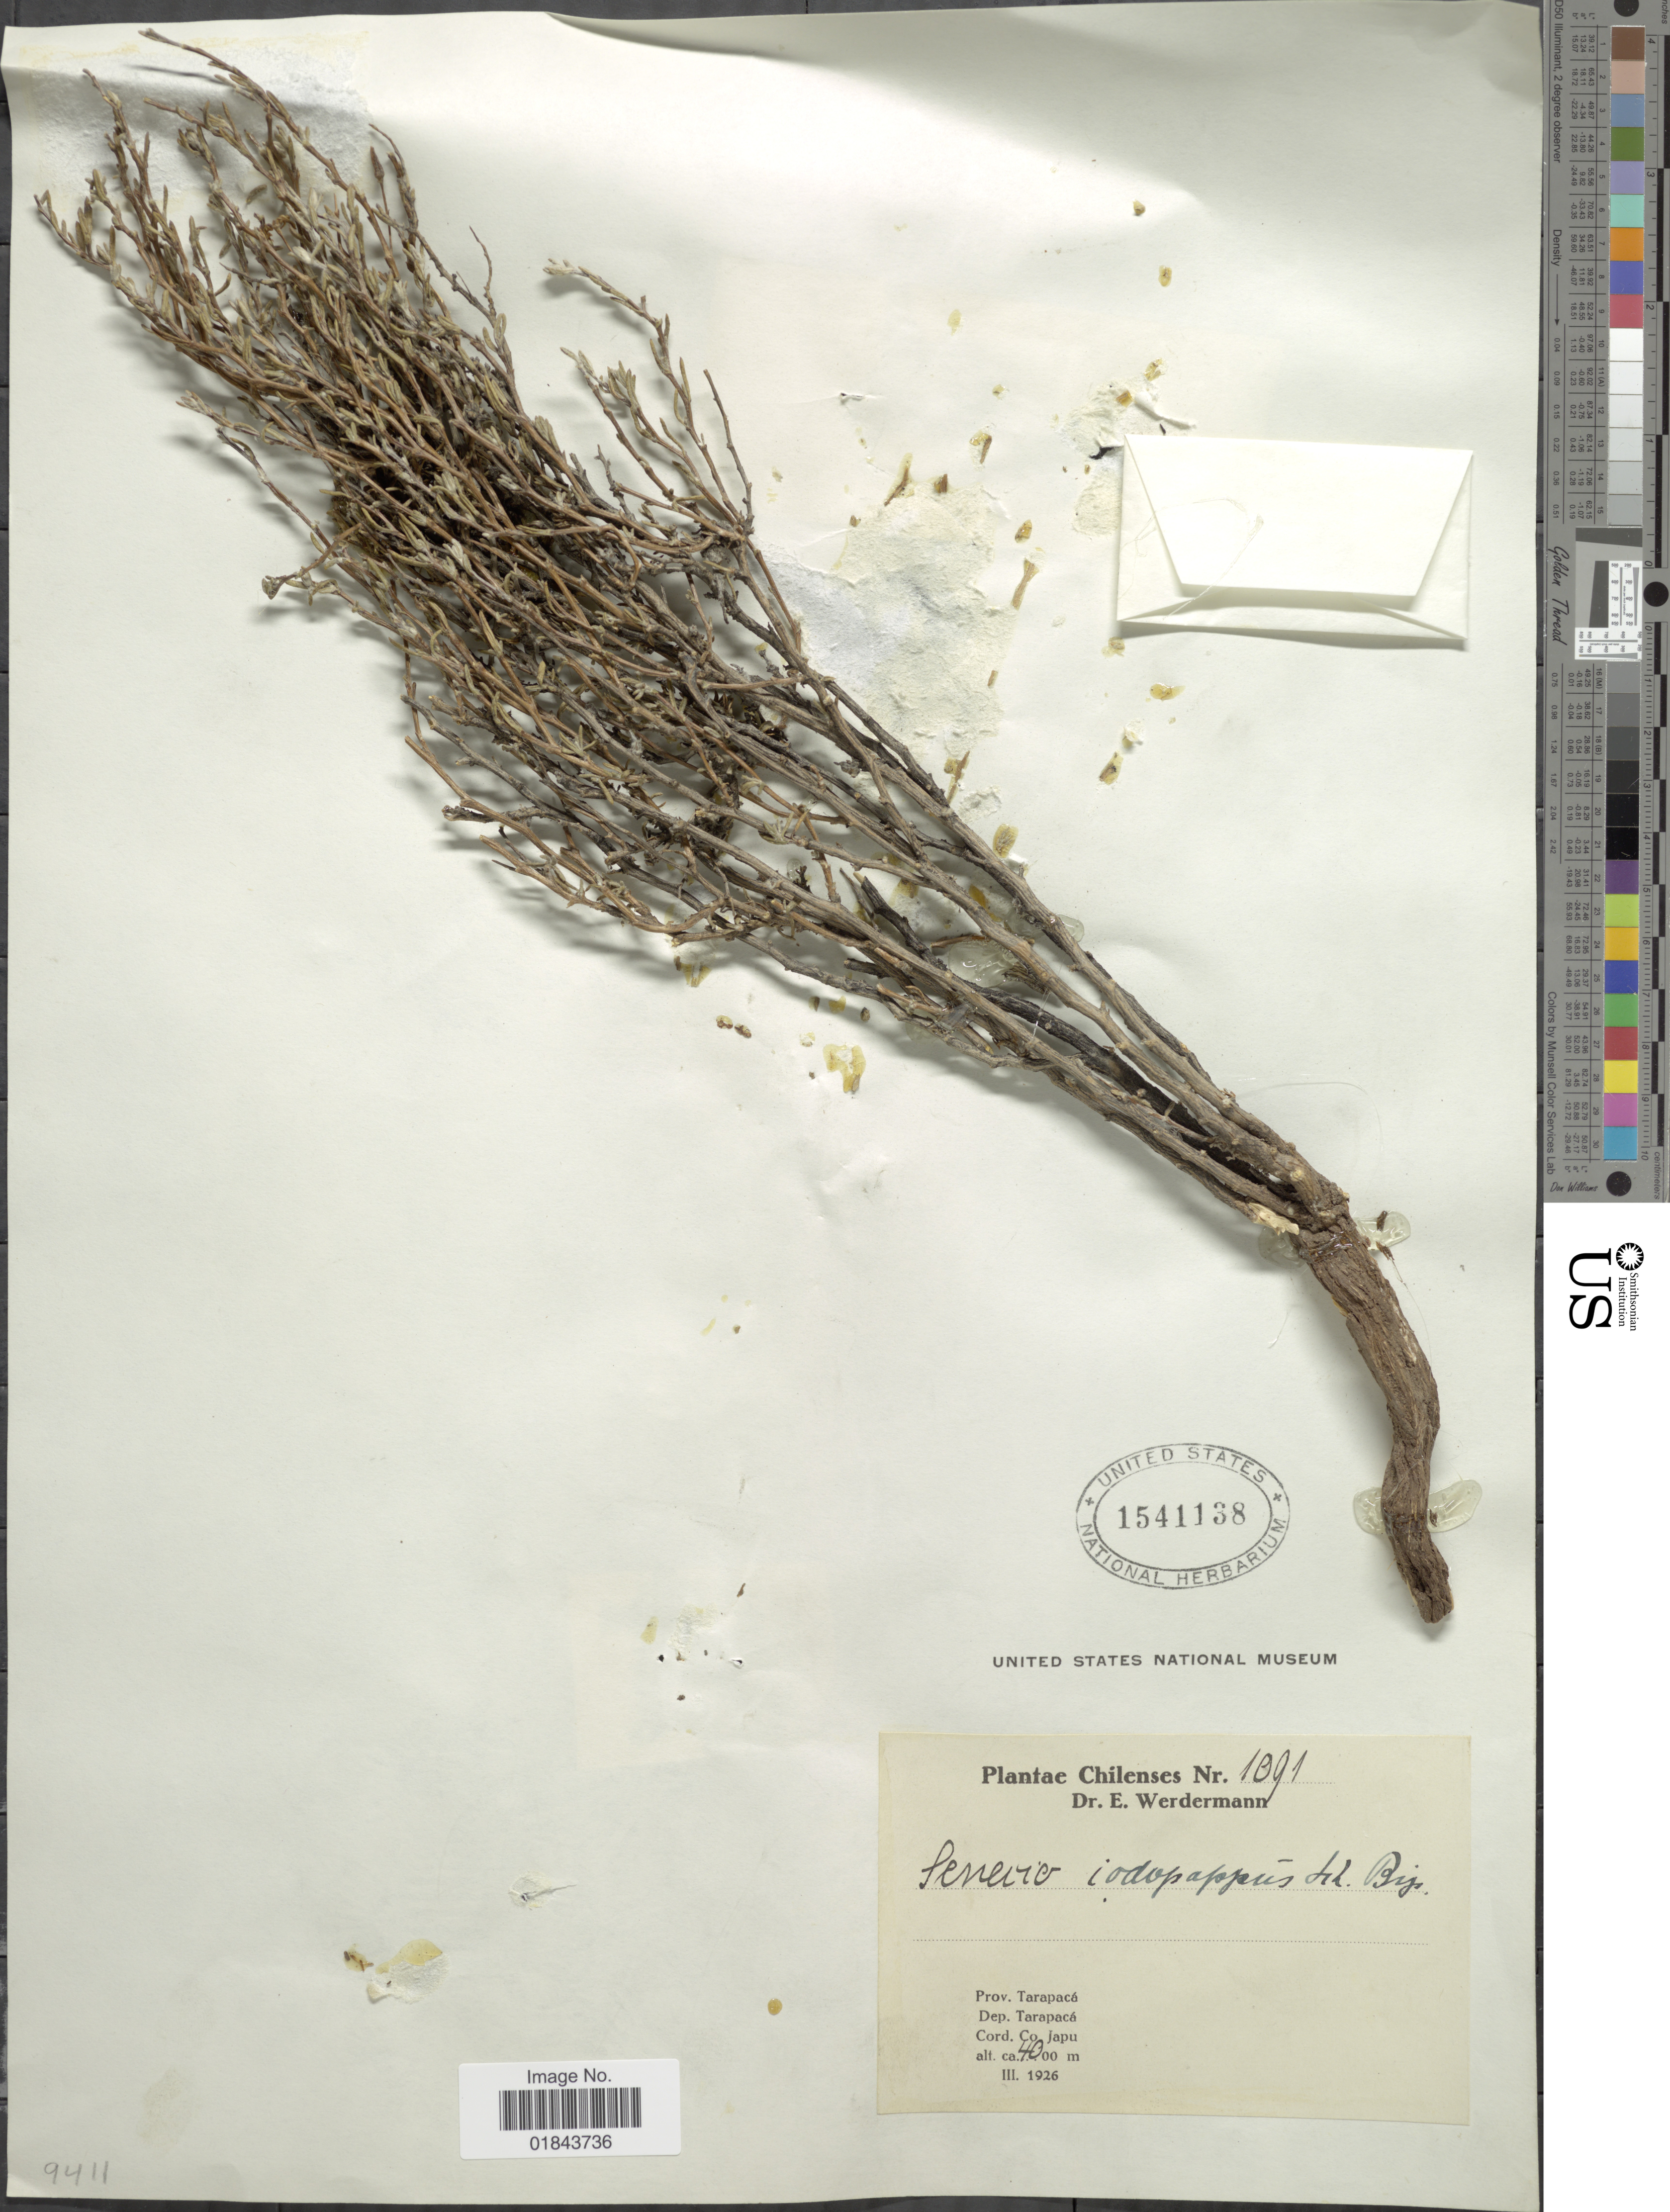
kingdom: Plantae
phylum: Tracheophyta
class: Magnoliopsida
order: Asterales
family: Asteraceae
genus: Chersodoma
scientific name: Chersodoma jodopappa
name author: (Sch. Bip.) Cabrera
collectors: E. Werdermann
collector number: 1091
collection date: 1926-03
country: Chile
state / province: Tarapacá (I)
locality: Prov. Tarapacá. Dep. Tarapacá. Cord. Co. japu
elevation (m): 4000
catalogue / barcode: US 1541138